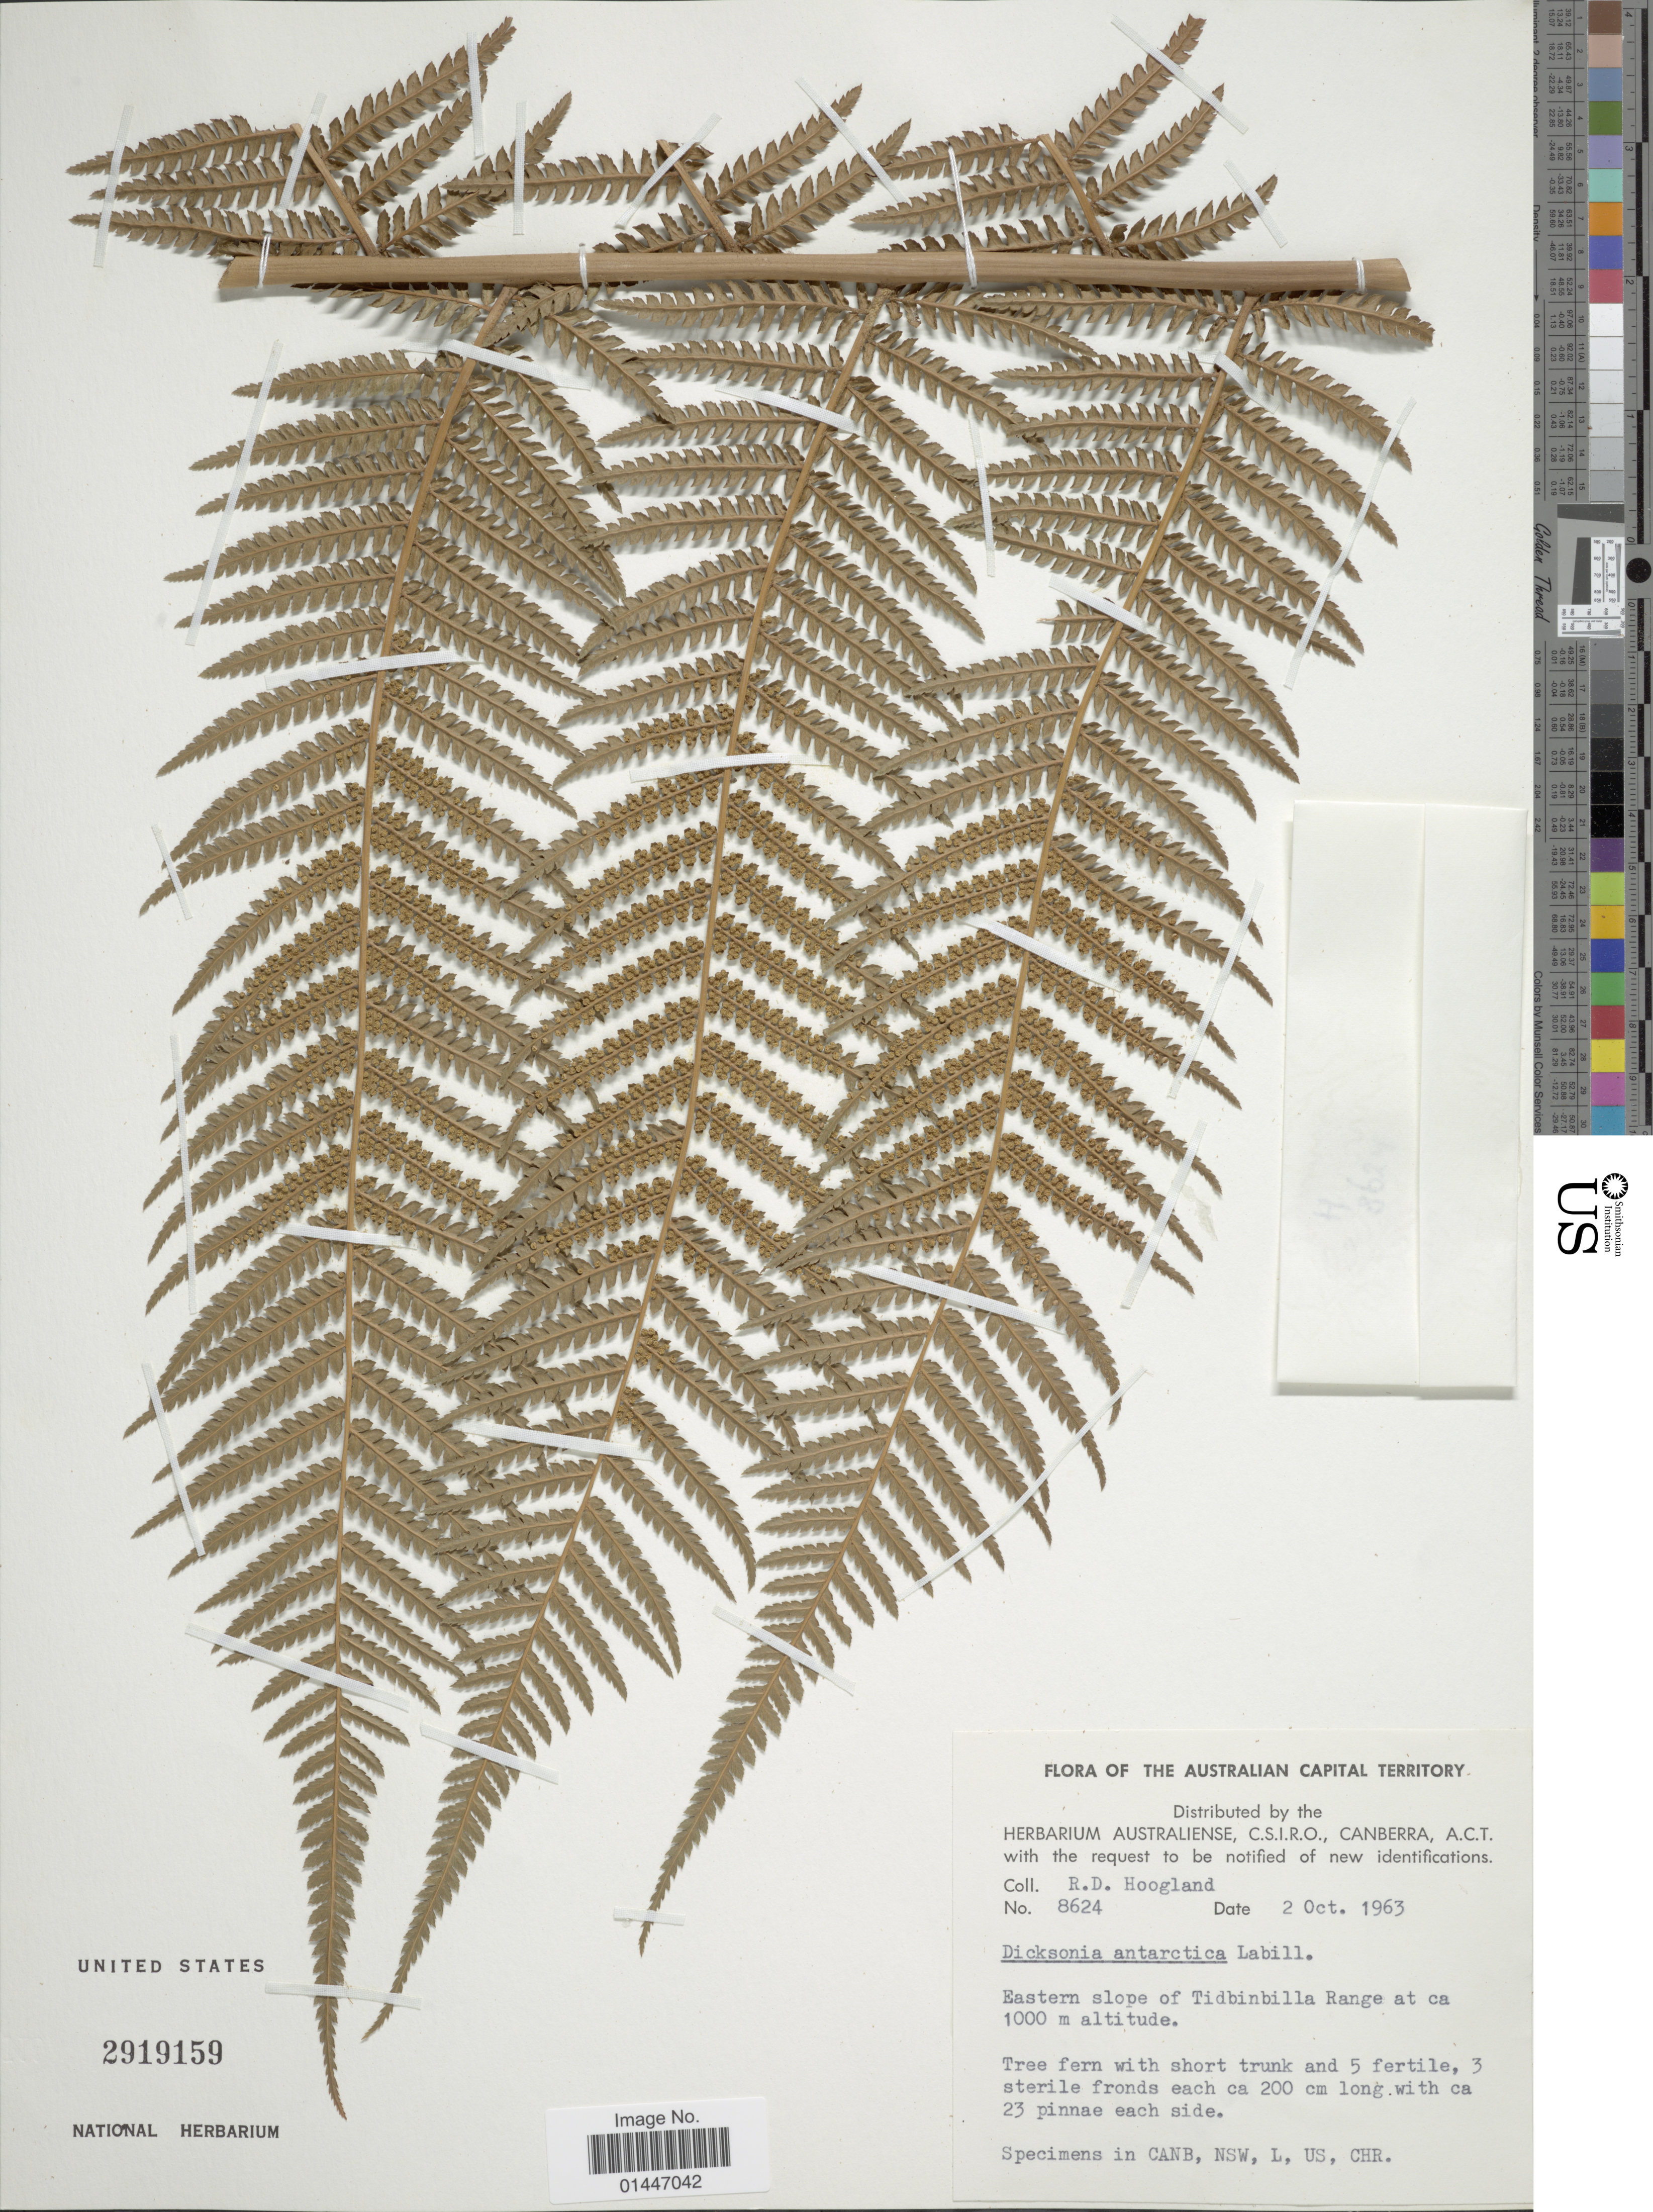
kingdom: Plantae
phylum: Tracheophyta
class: Polypodiopsida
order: Cyatheales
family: Dicksoniaceae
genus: Dicksonia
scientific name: Dicksonia antarctica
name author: Labill.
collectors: R. D. Hoogland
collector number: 8624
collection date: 1963-10-02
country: Australia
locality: Australian Capital Territory, eastern slope of Tidbinbilla Range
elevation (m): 1000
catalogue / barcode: US 2919159